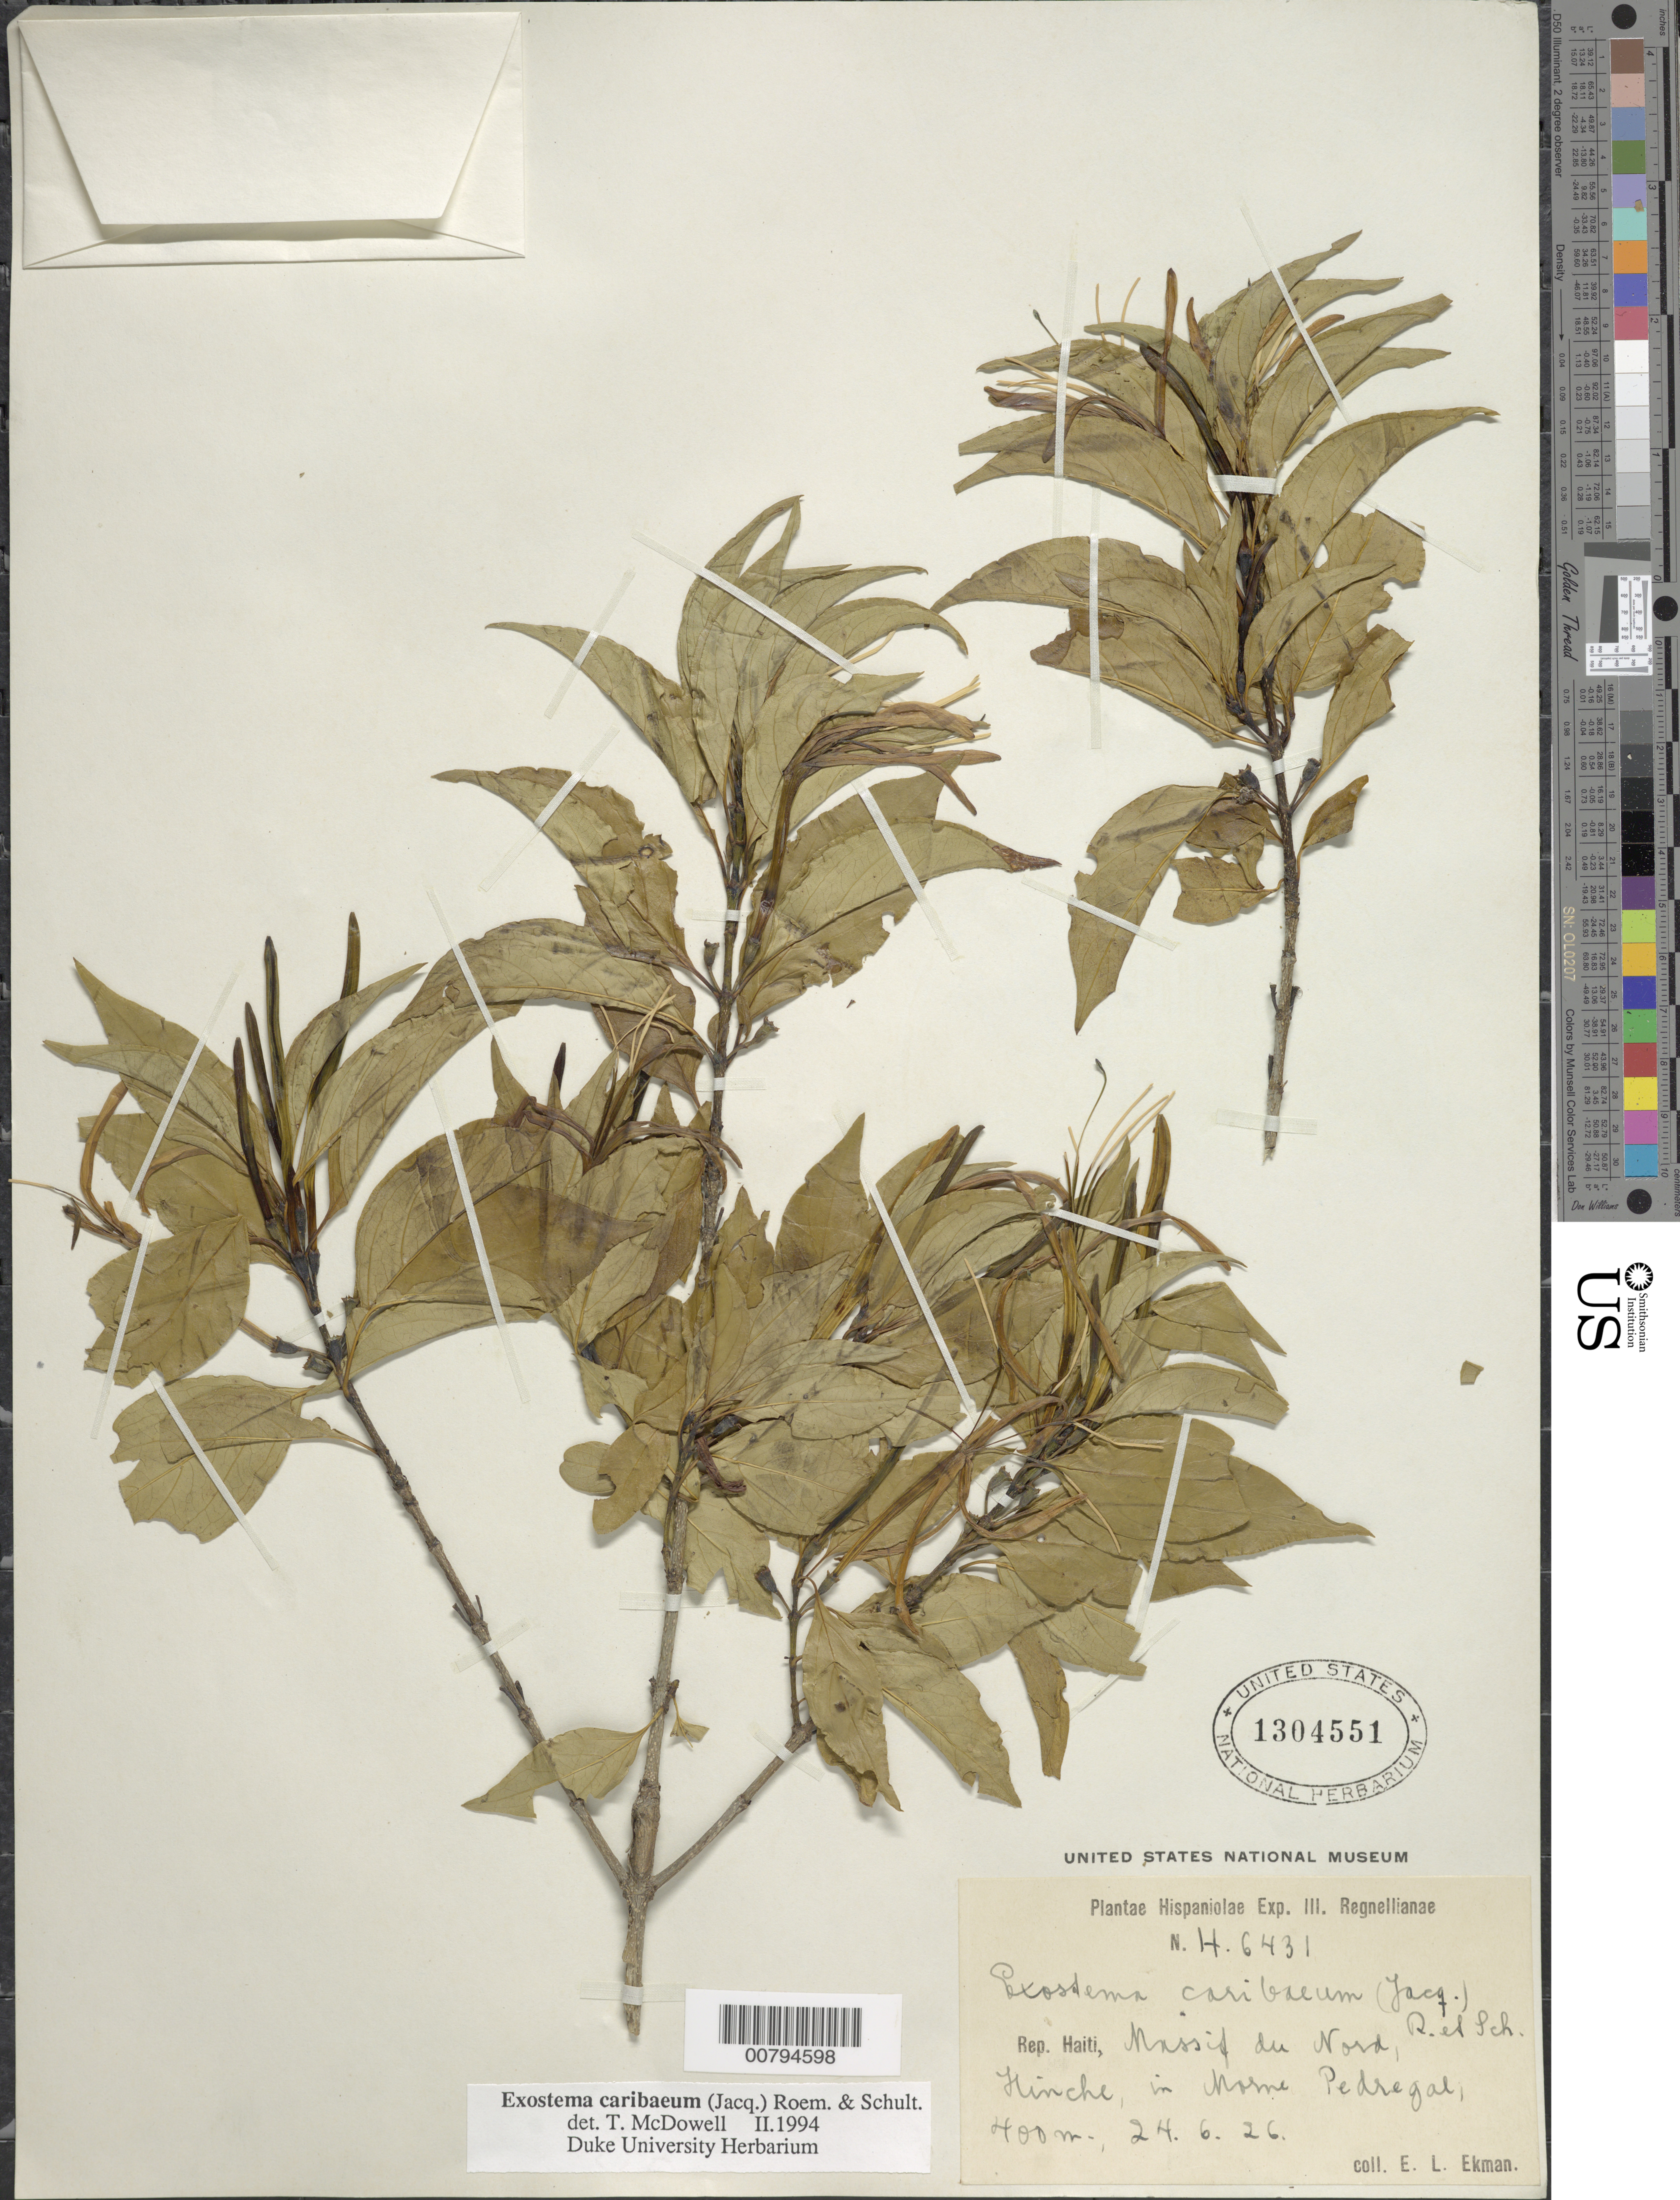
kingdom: Plantae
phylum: Tracheophyta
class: Magnoliopsida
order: Gentianales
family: Rubiaceae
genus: Exostema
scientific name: Exostema caribaeum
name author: (Jacq.) Roem. & Schult.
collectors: E. L. Ekman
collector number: H 6431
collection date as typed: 24 Jun 1926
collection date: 1926-06-24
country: Haiti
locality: Massif du Mord, Hinche (sp?), in Morne Pedregal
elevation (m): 400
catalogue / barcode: US 1304551